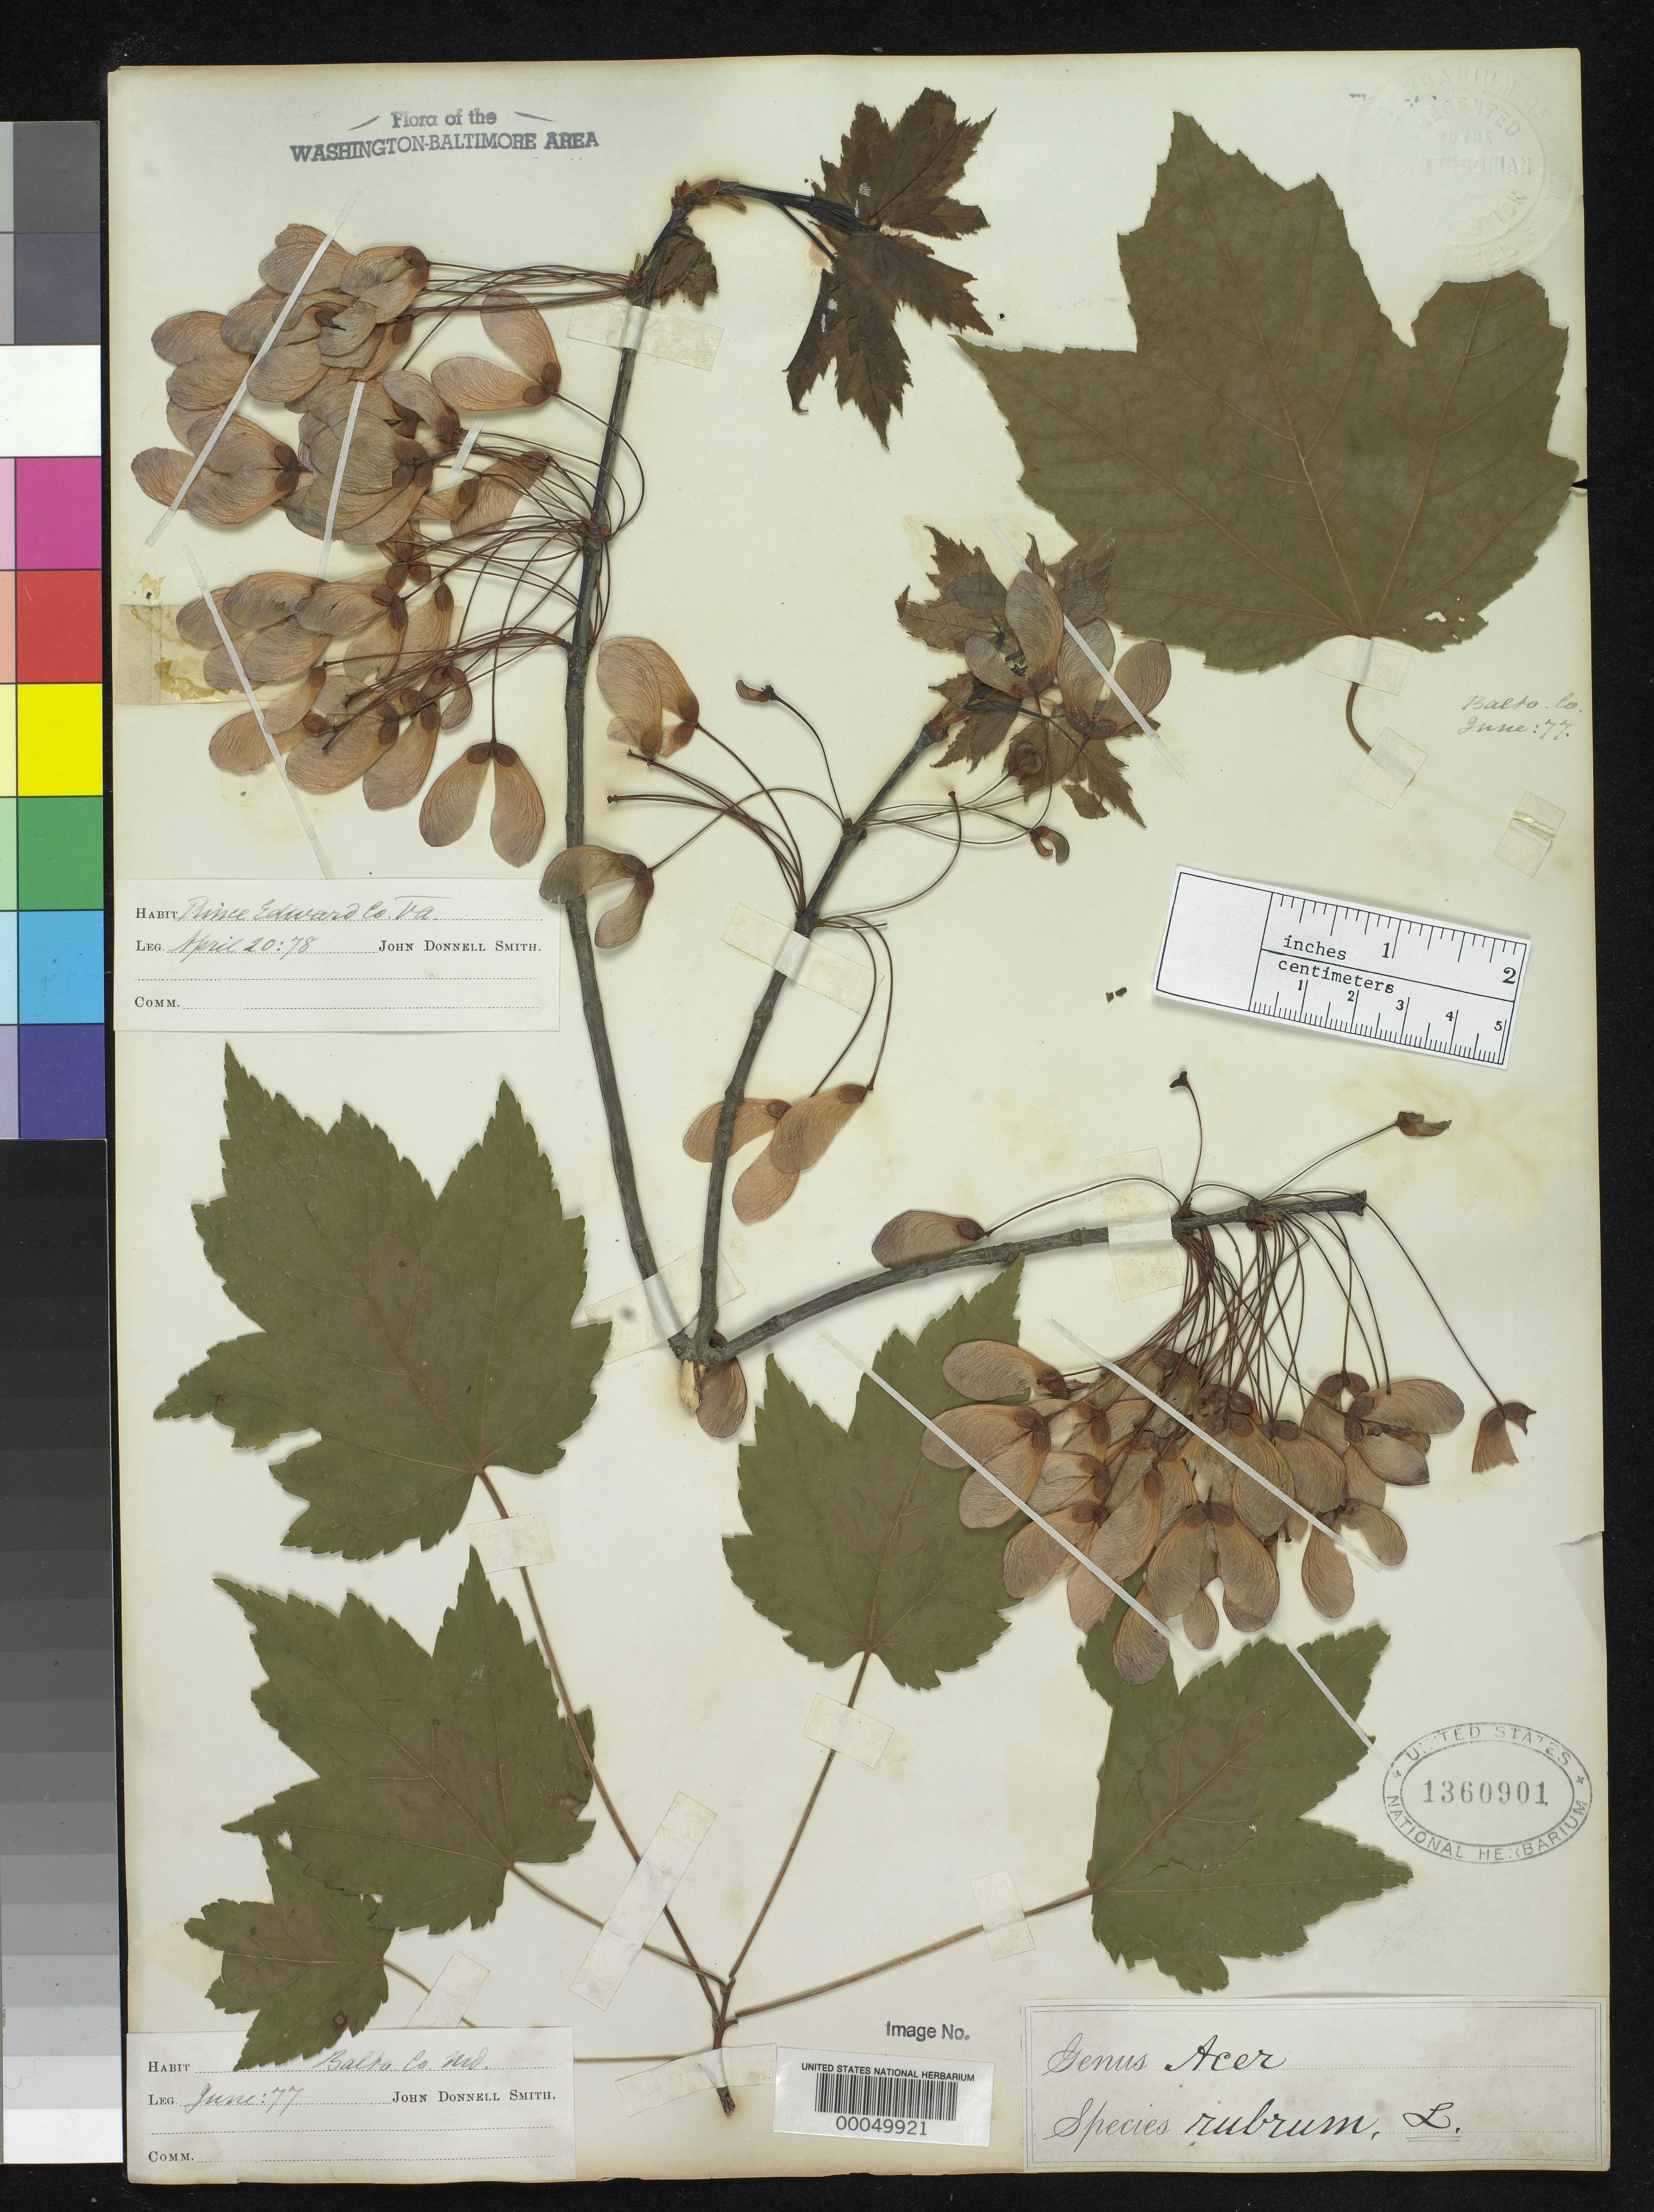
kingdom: Plantae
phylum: Tracheophyta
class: Magnoliopsida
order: Sapindales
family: Sapindaceae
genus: Acer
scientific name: Acer rubrum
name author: L.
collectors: J. Donnell Smith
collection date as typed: Jun 1877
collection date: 1877-06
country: United States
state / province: Maryland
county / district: Baltimore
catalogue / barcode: US 1360901